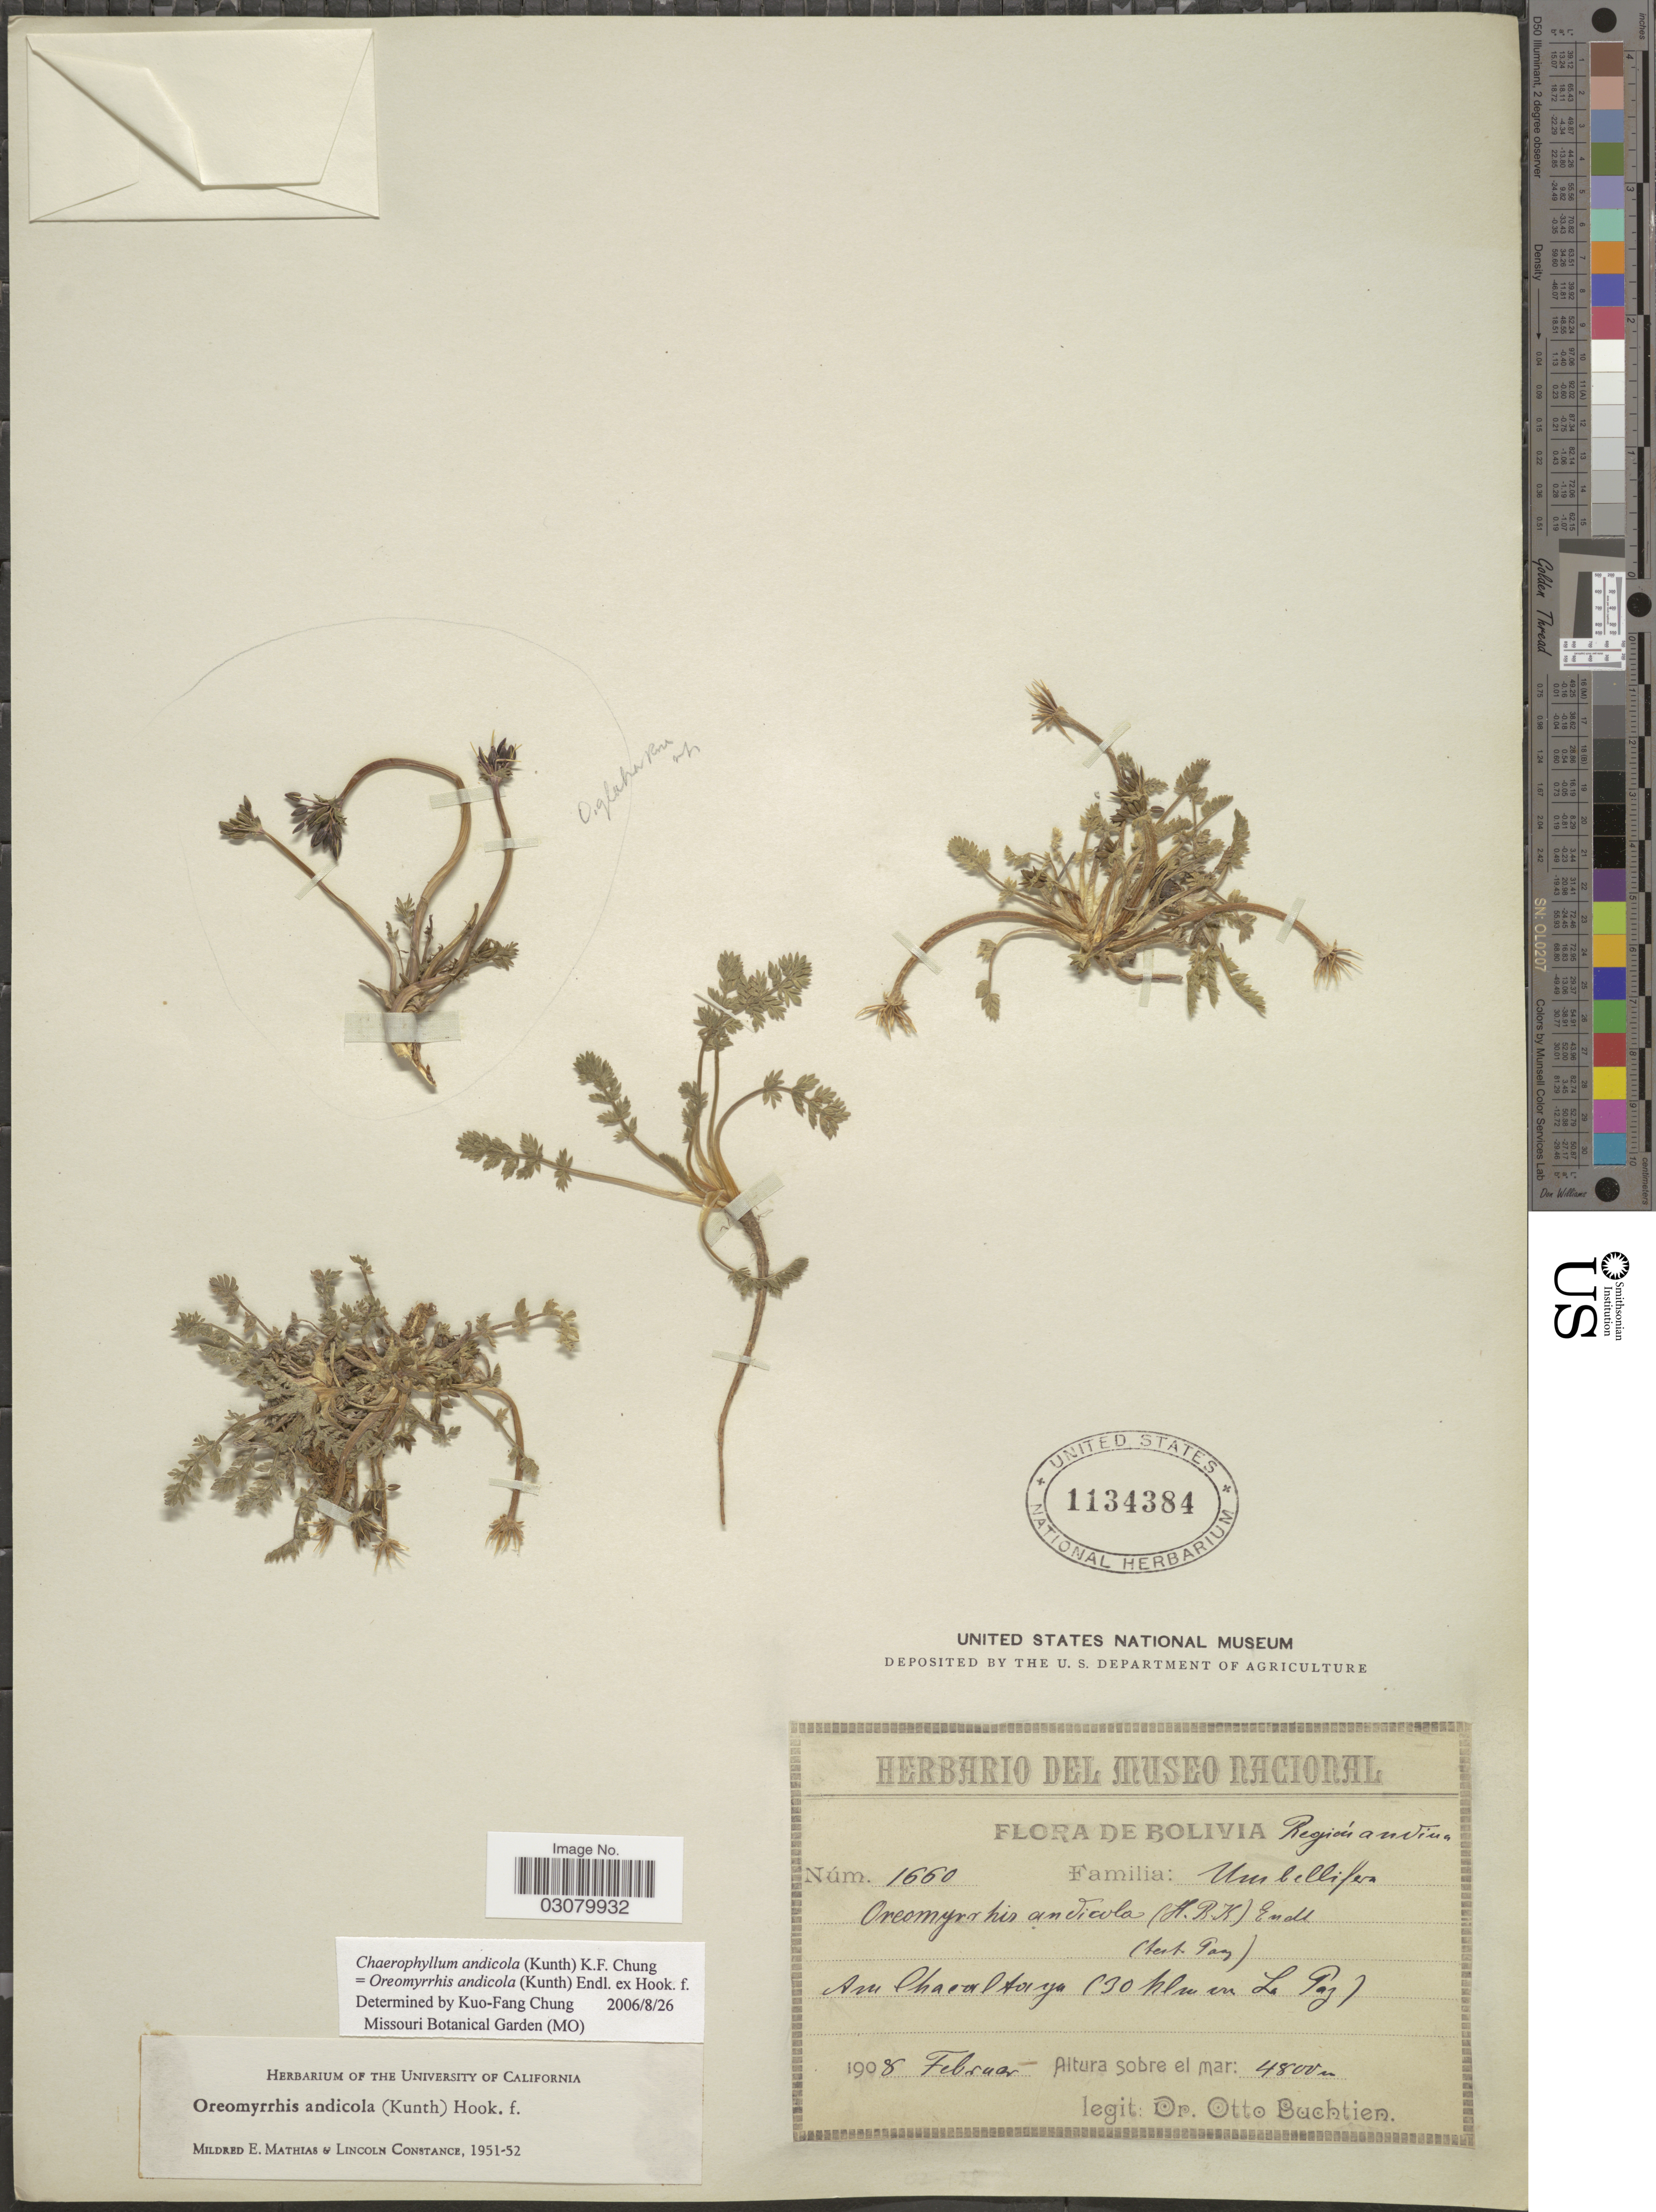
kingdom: Plantae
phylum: Tracheophyta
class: Magnoliopsida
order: Apiales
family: Apiaceae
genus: Oreomyrrhis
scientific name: Oreomyrrhis andicola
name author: (Kunth) Endl. ex Hook. f.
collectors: O. Buchtien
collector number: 1660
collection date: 1908-02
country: Bolivia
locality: Región Andina. Am Chacaltaya (30 klm en La Paz).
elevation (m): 4800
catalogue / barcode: US 1134384